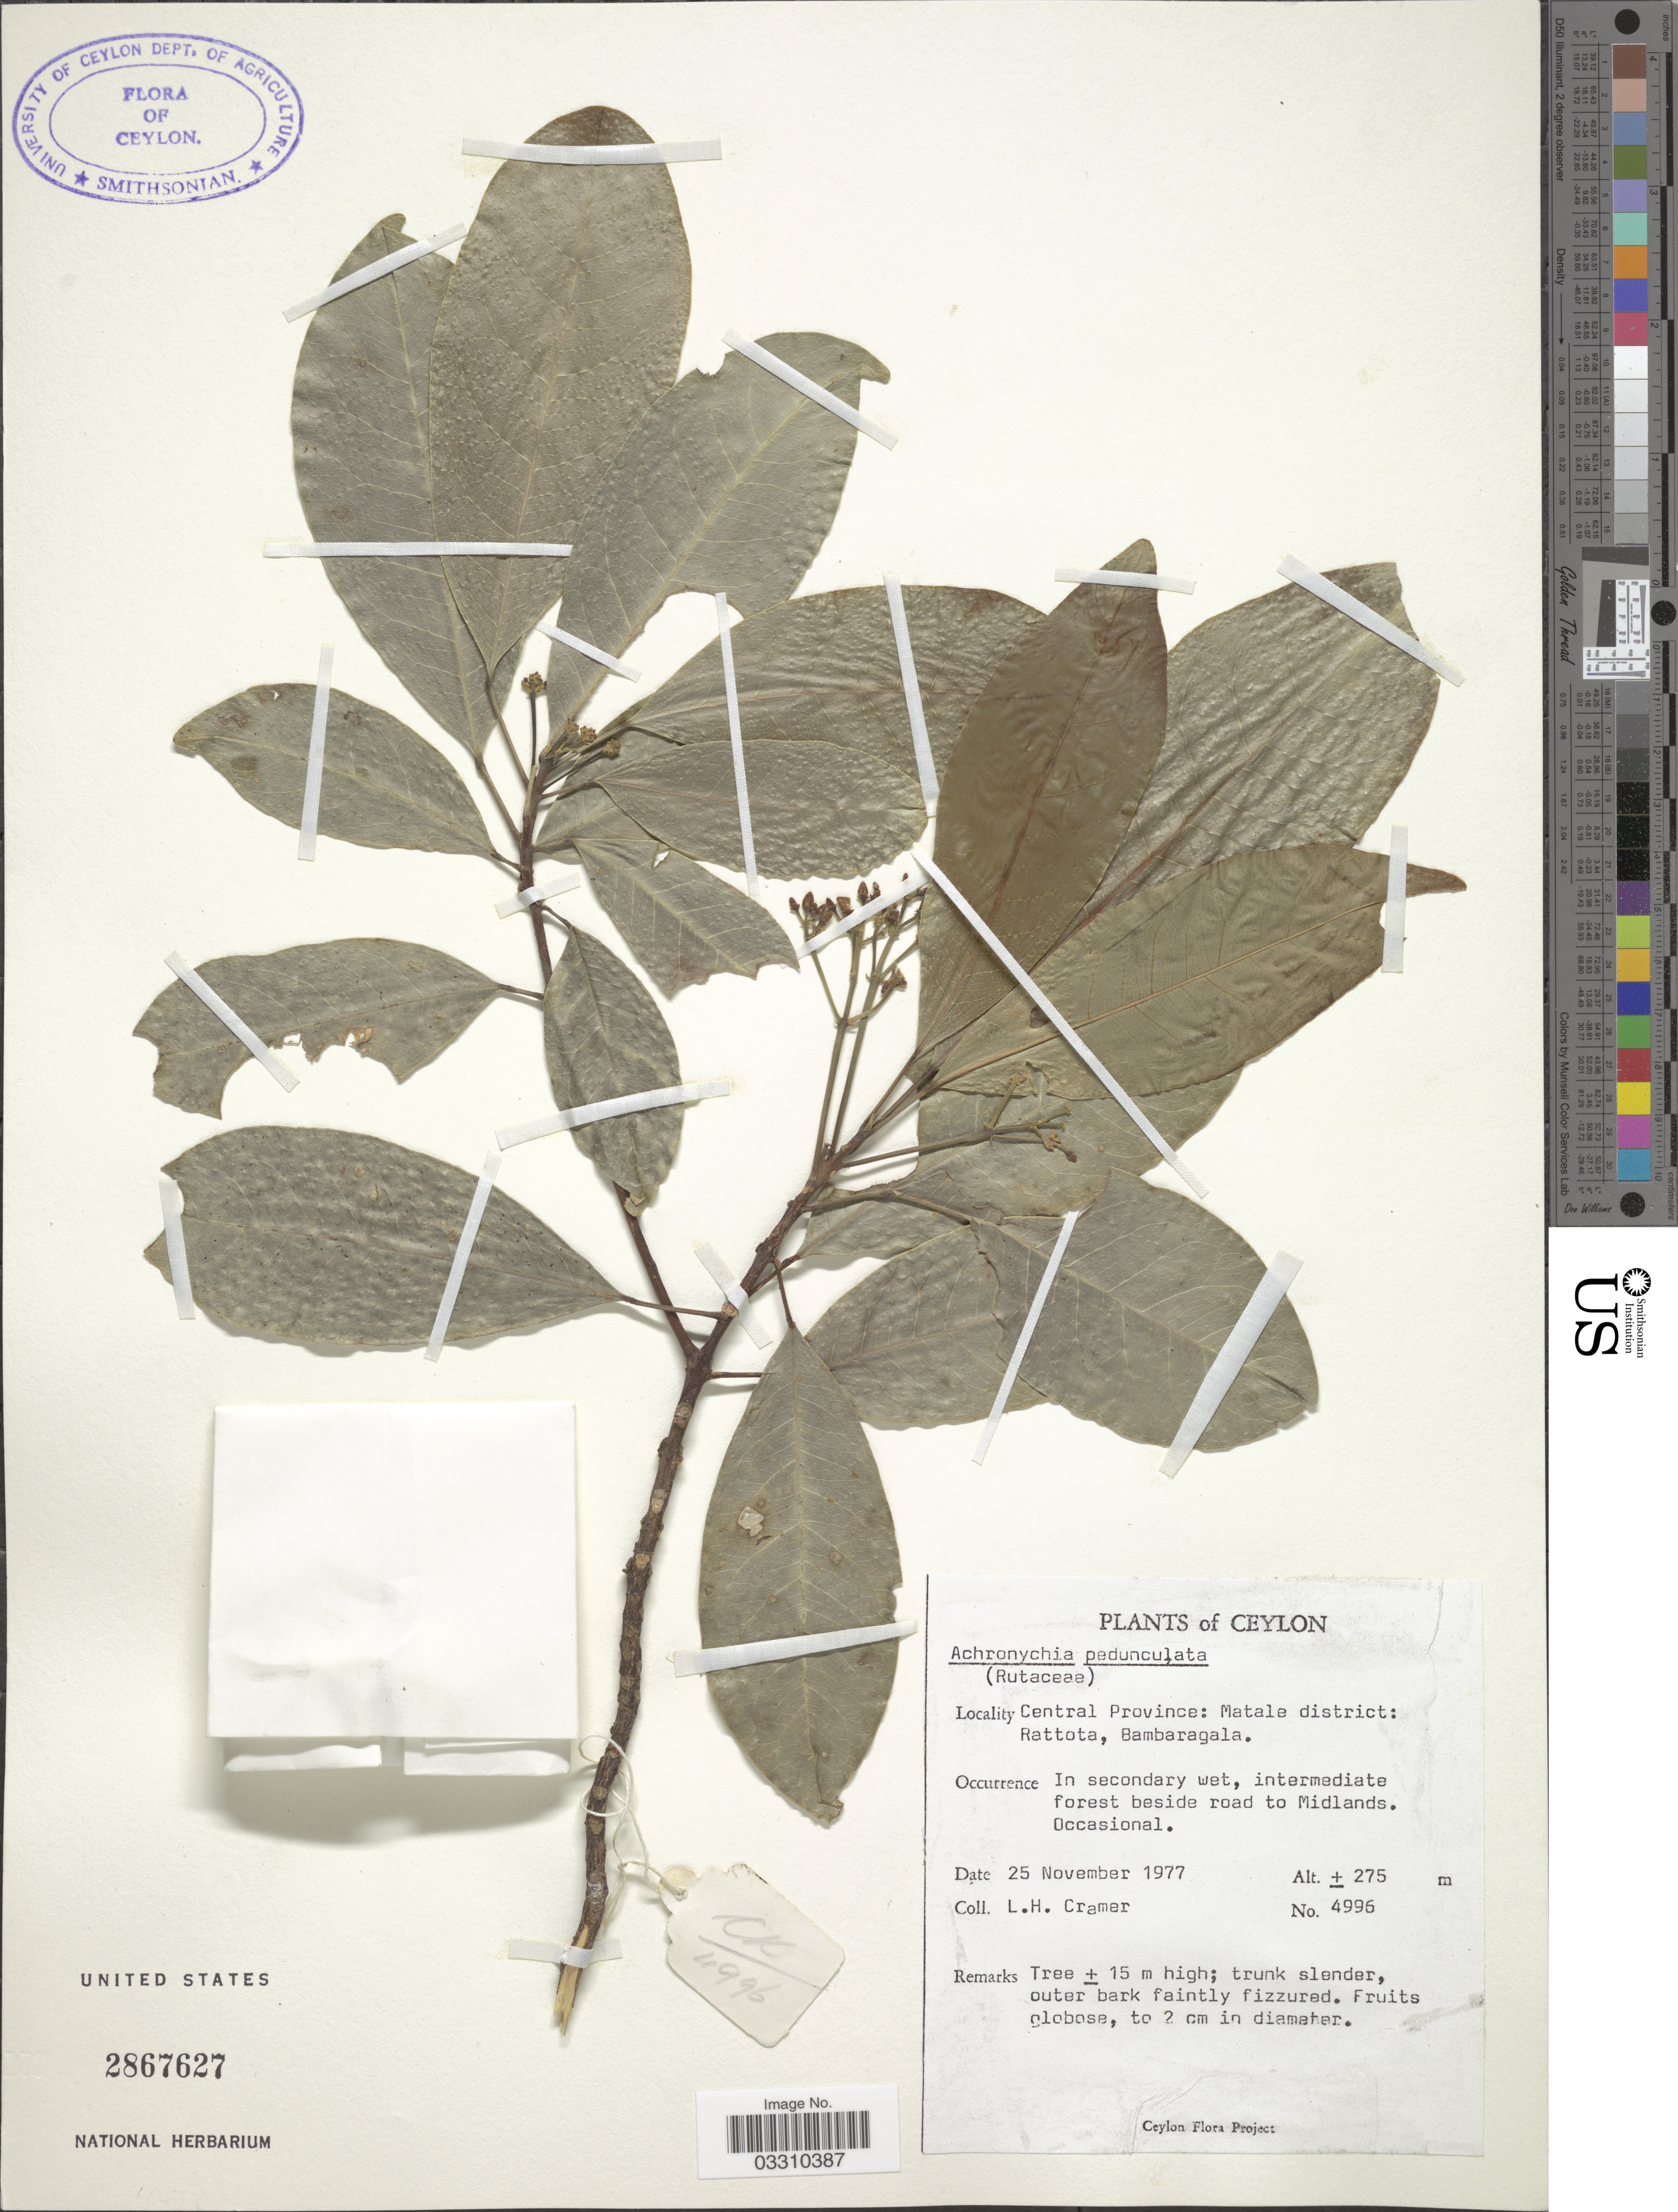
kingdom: Plantae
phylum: Tracheophyta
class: Magnoliopsida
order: Sapindales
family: Rutaceae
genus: Acronychia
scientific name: Acronychia pedunculata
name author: (L.) Miq.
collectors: L. H. Cramer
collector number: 4996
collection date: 1977-11-25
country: Sri Lanka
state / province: Central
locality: Ceylon, Matale district: Rattota, Bambaragala. forest beside road to Midlands.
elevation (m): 275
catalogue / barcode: US 2867627